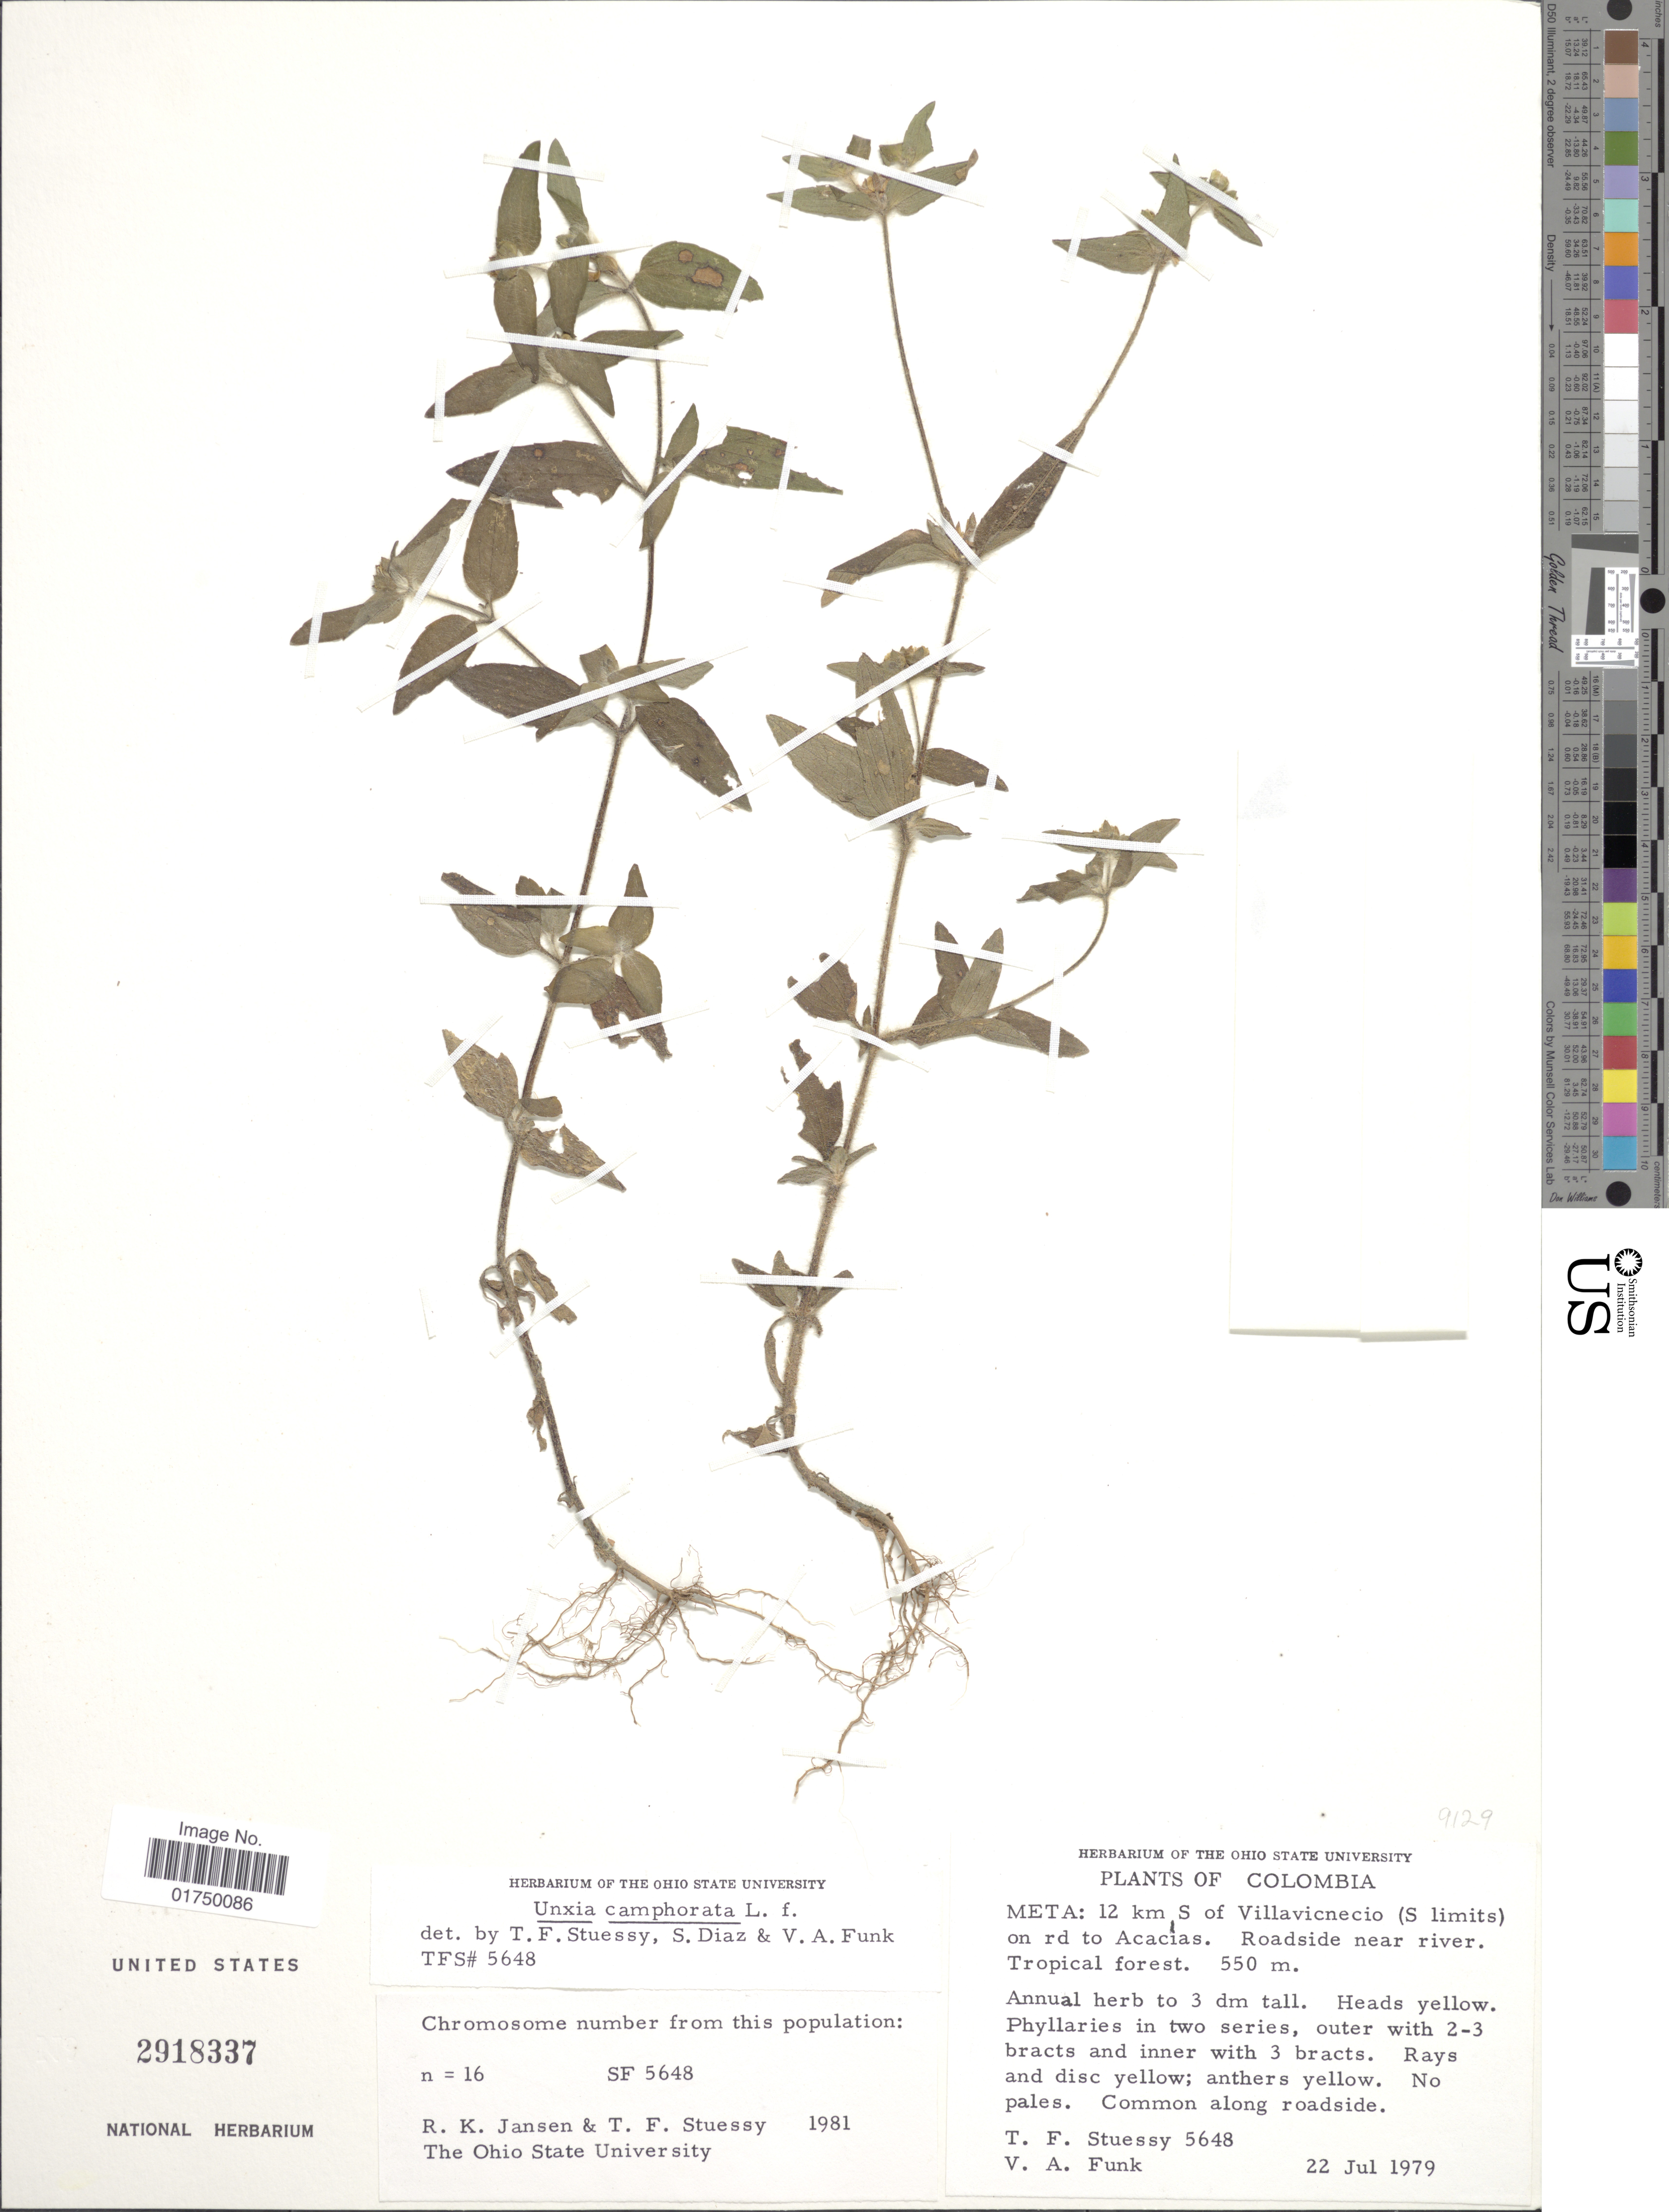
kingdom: Plantae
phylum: Tracheophyta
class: Magnoliopsida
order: Asterales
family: Asteraceae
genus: Unxia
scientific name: Unxia camphorata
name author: L. f.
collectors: T. Stuessy & V. Funk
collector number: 5648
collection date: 1979-07-22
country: Colombia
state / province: Meta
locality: Meta: 12 km S of Villavicnecio (S limits) on rd to Acacías. Roadside near river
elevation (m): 550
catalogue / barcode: US 2918337